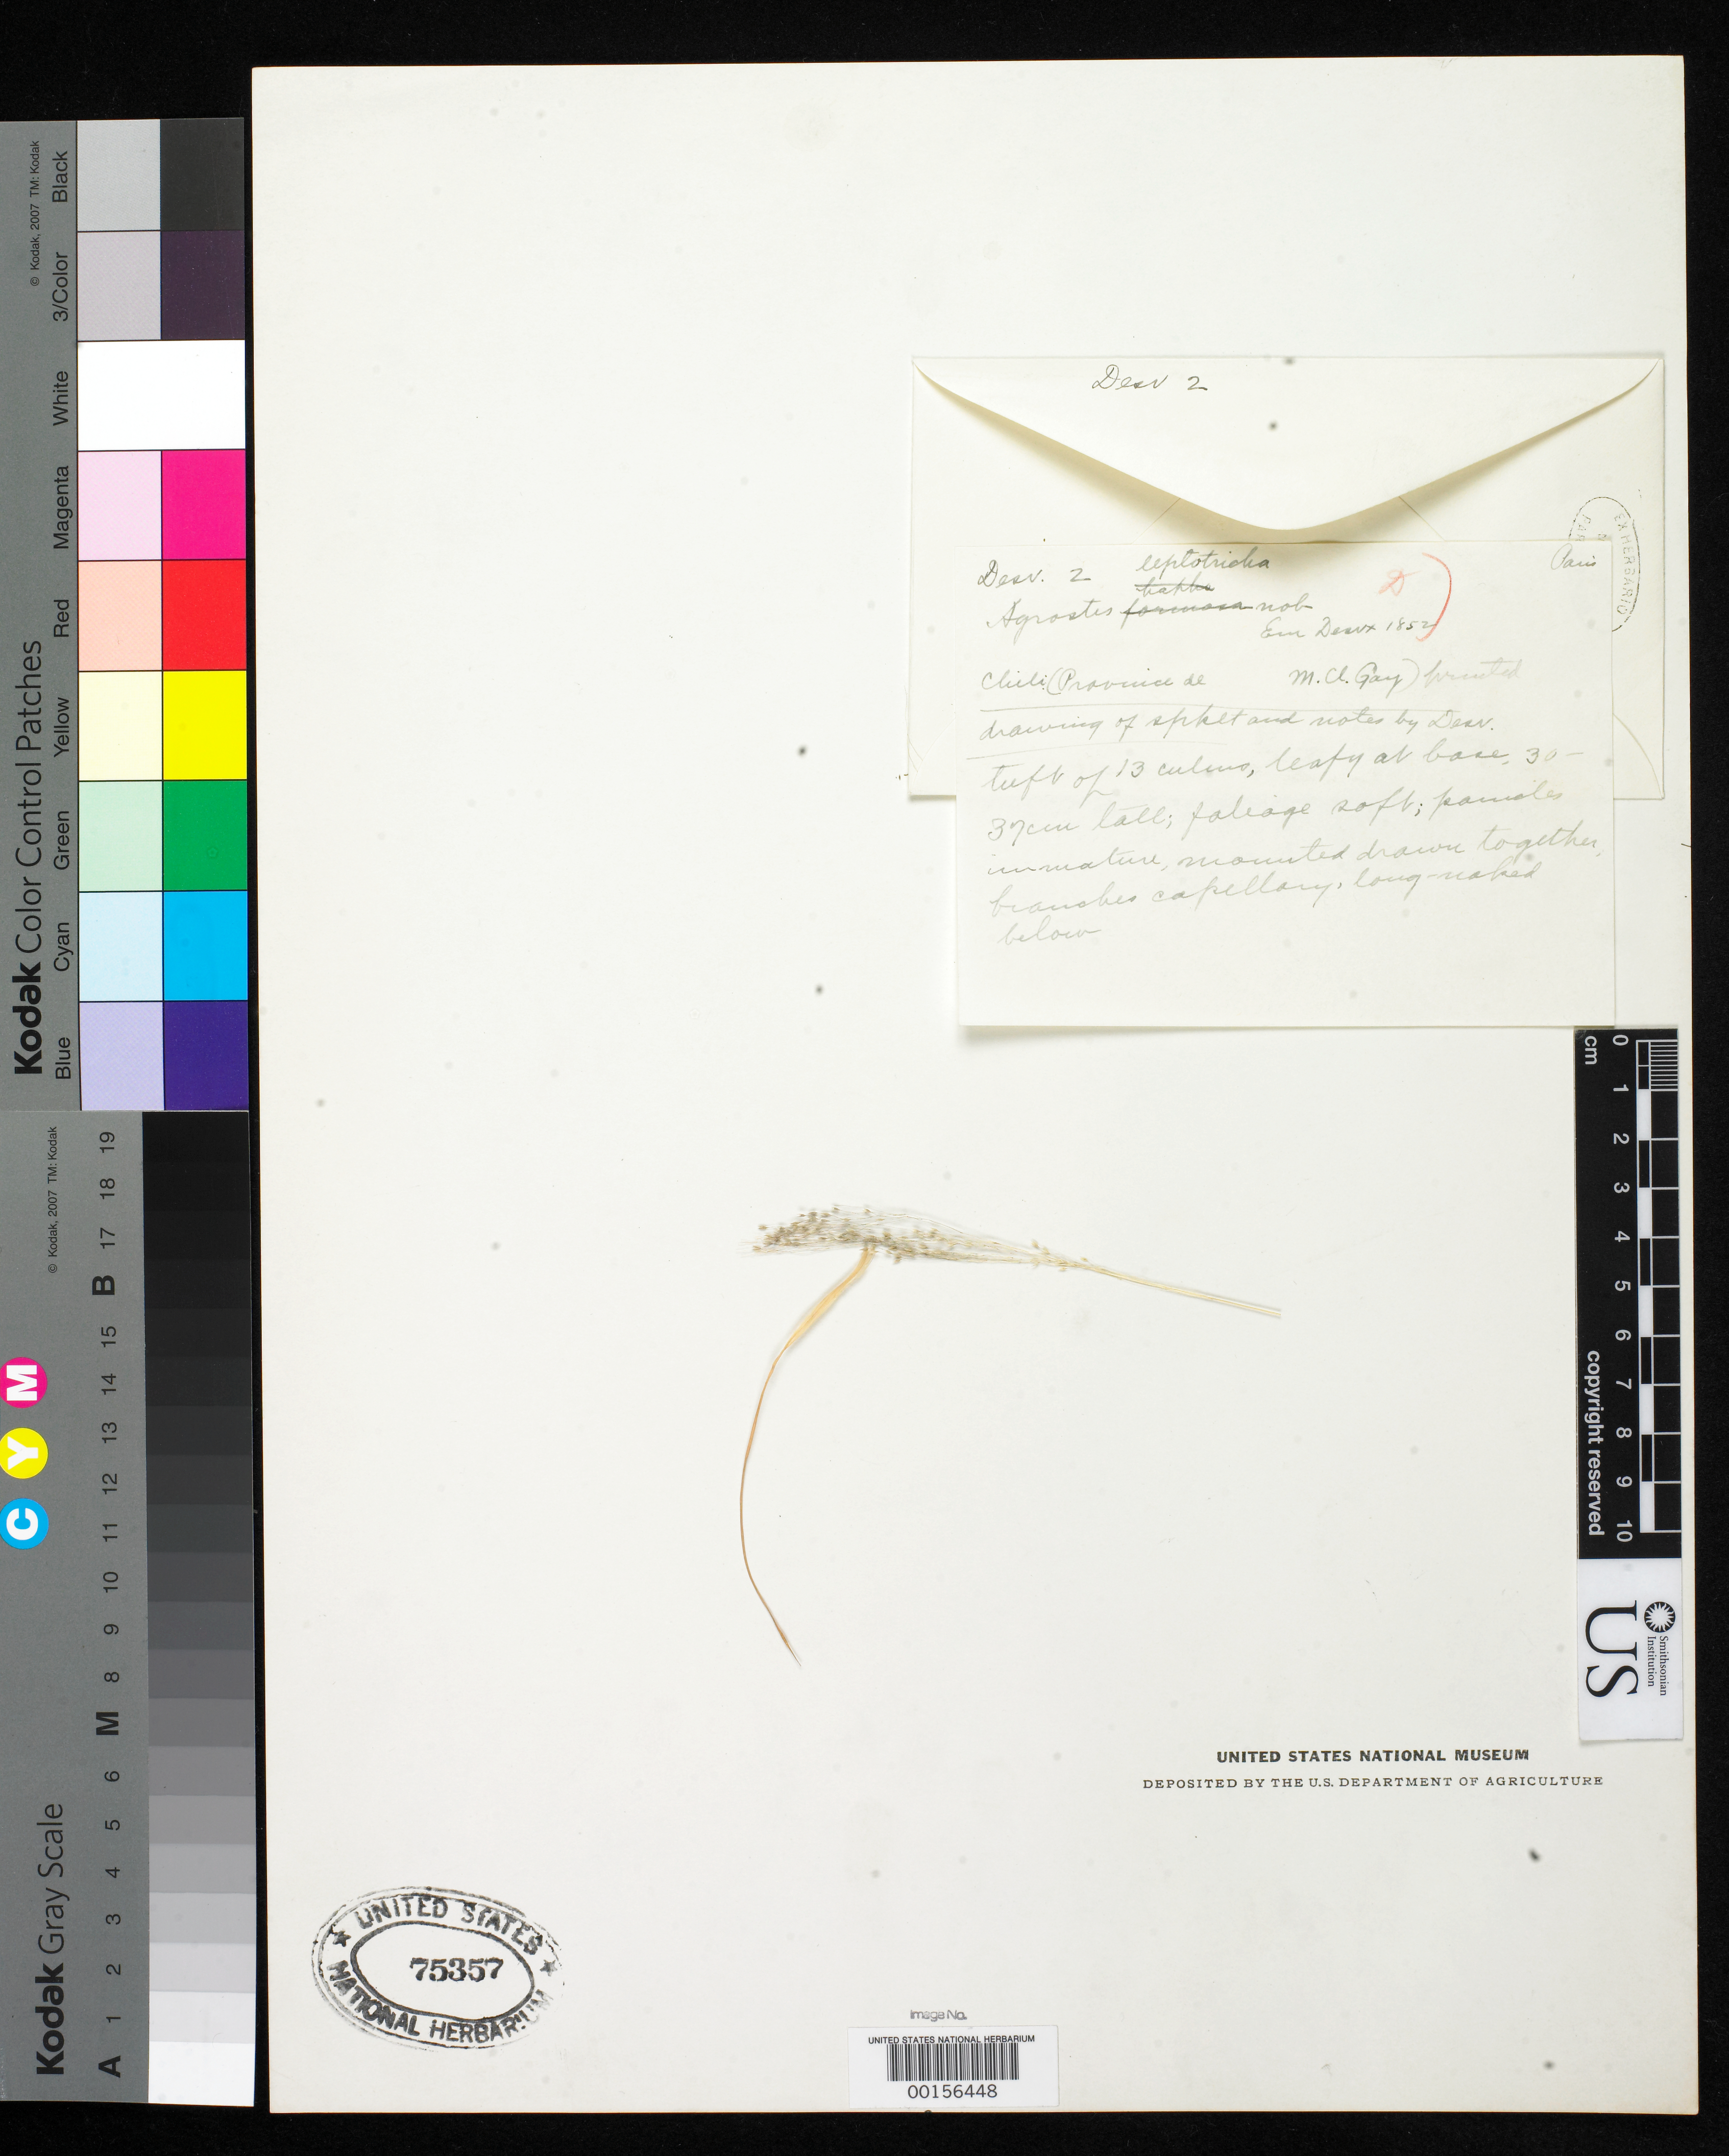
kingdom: Plantae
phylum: Tracheophyta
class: Liliopsida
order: Poales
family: Poaceae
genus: Agrostis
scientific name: Agrostis leptotricha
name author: É. Desv. in Gay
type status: Type Fragment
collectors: C. Gay & T. Bridges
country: Chile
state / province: Los Lagos (X) / Los Ríos (XIV)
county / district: Osorno / Valdivia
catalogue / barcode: US 75357